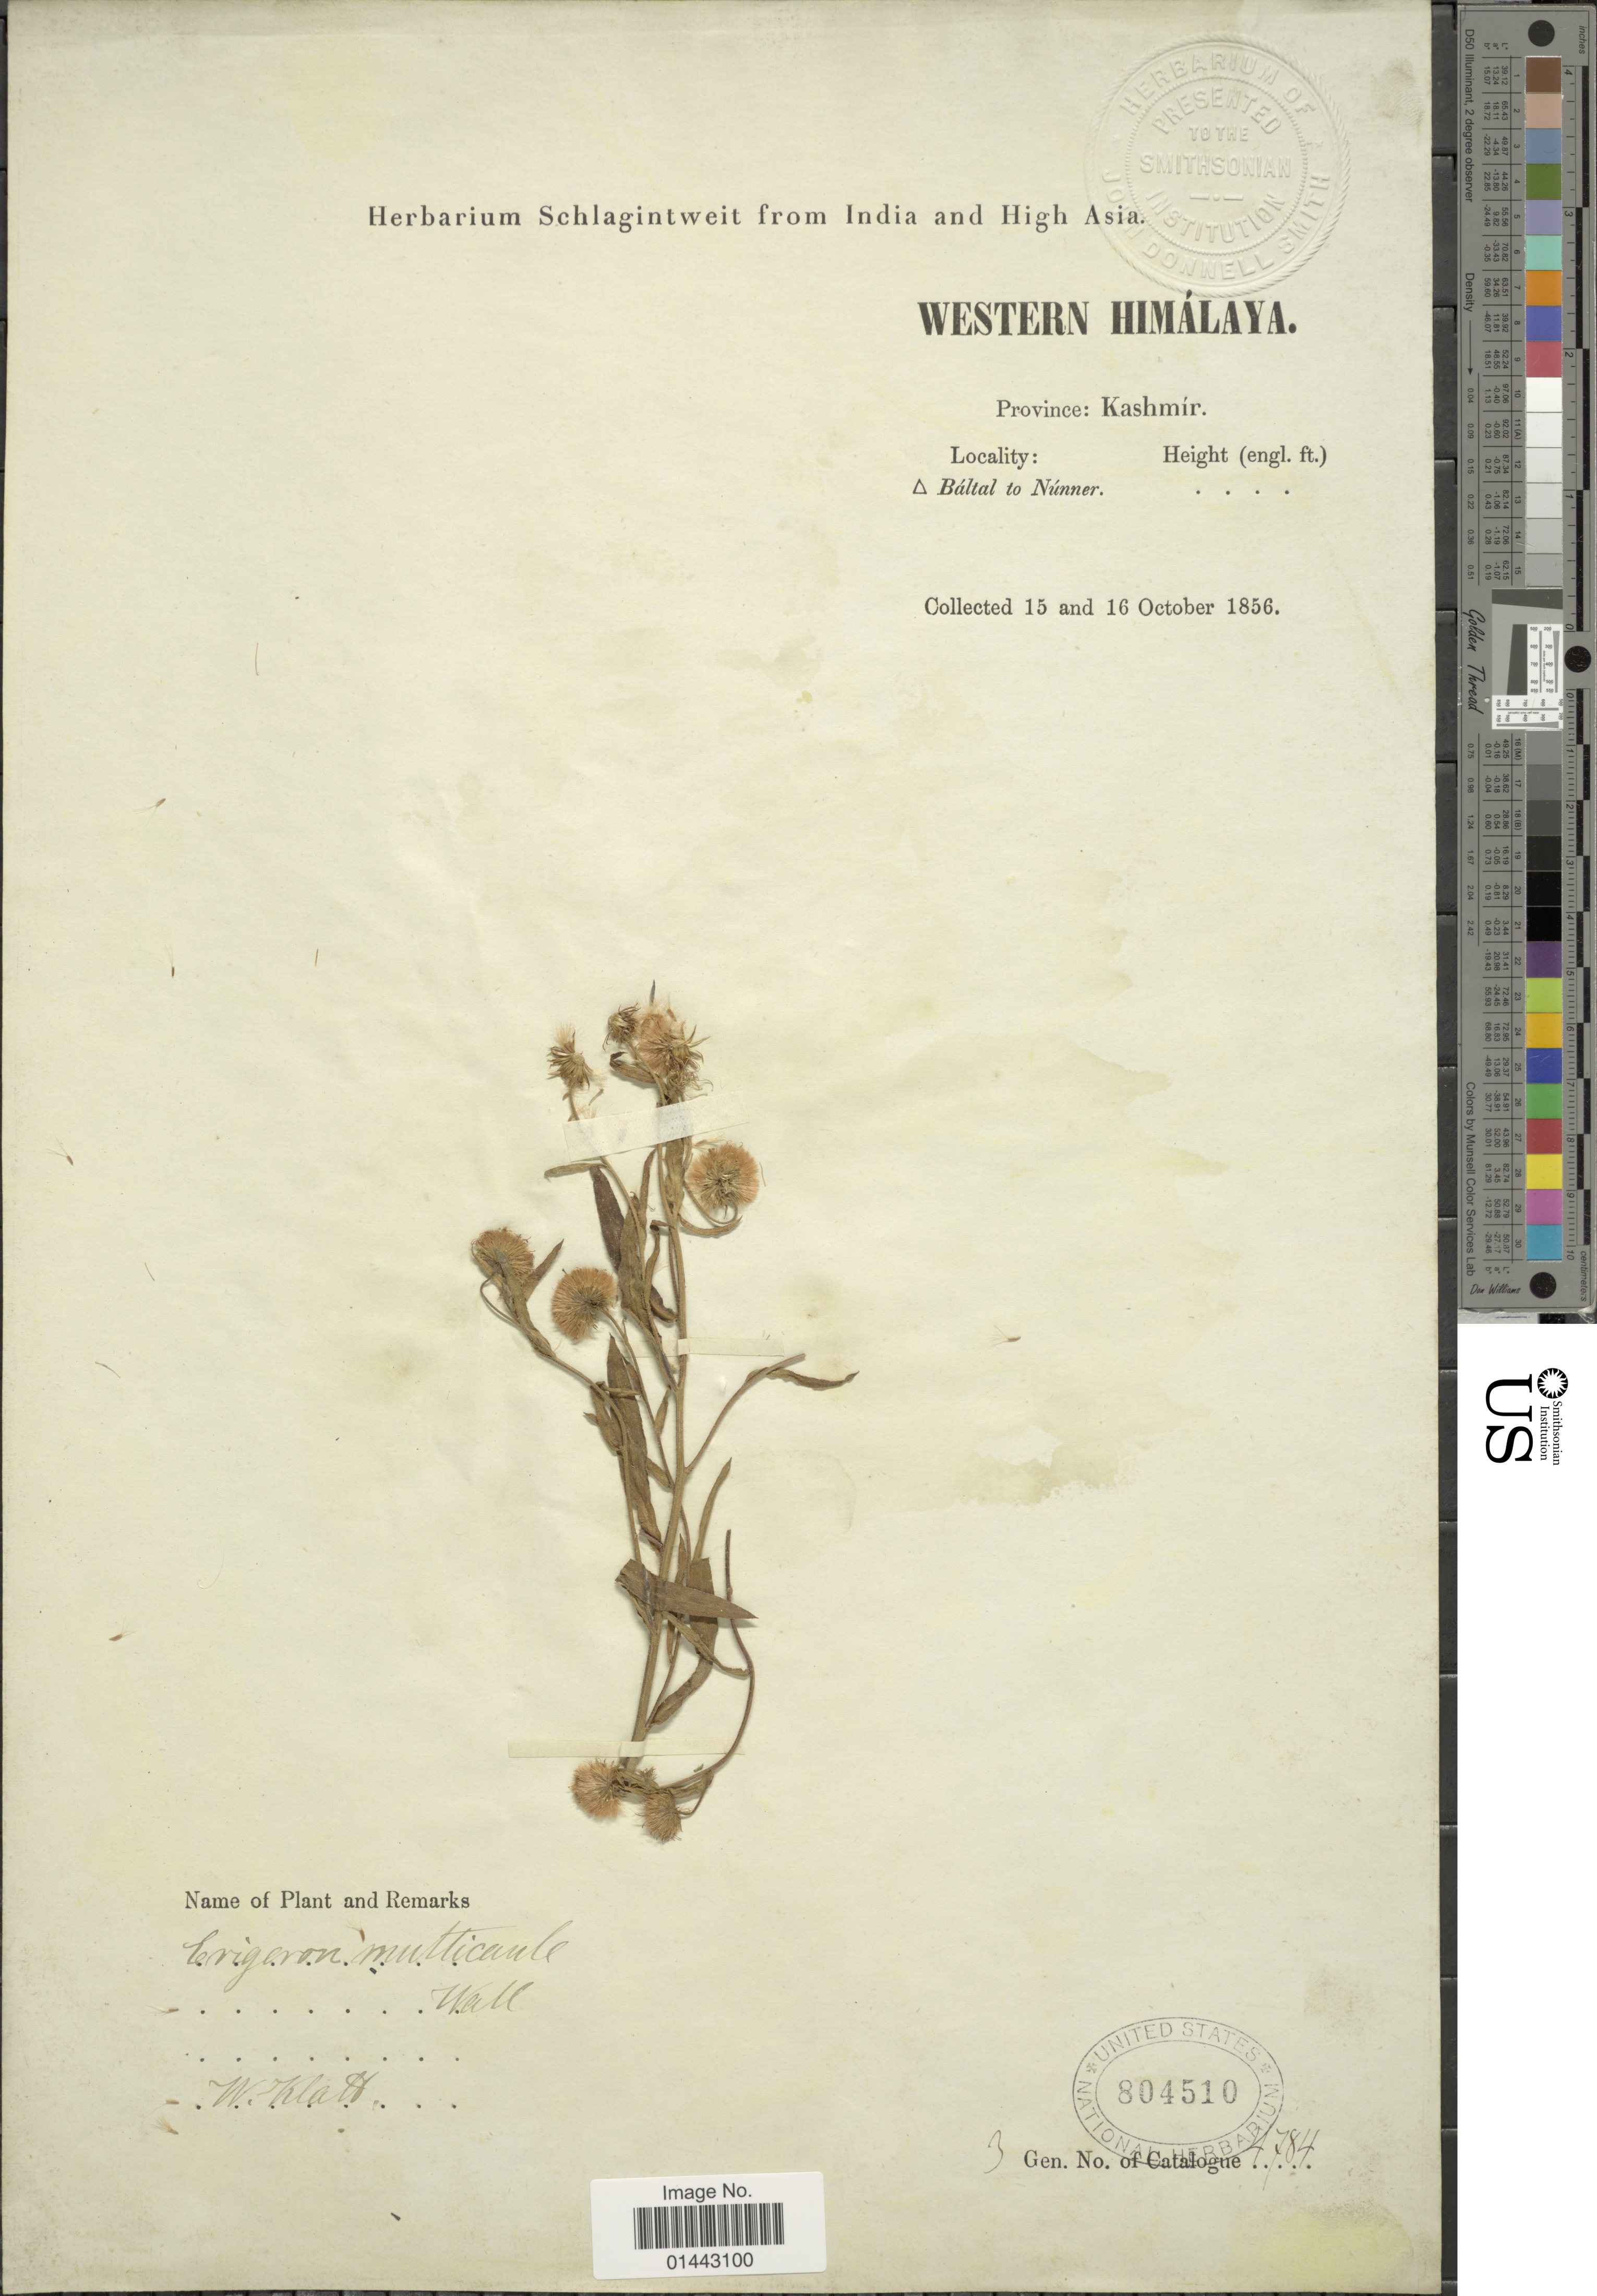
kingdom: Plantae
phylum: Tracheophyta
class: Magnoliopsida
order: Asterales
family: Asteraceae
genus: Erigeron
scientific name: Erigeron multicaulis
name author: Wall. ex DC.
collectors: ex herb. Schlagintweit from India and High Asia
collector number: Gen. No. of Catalogue 7784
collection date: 1856-10-15/1856-10-16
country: India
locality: Western Himalaya, Province: Kashmir, Baltal to Nunner.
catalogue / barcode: US 804510